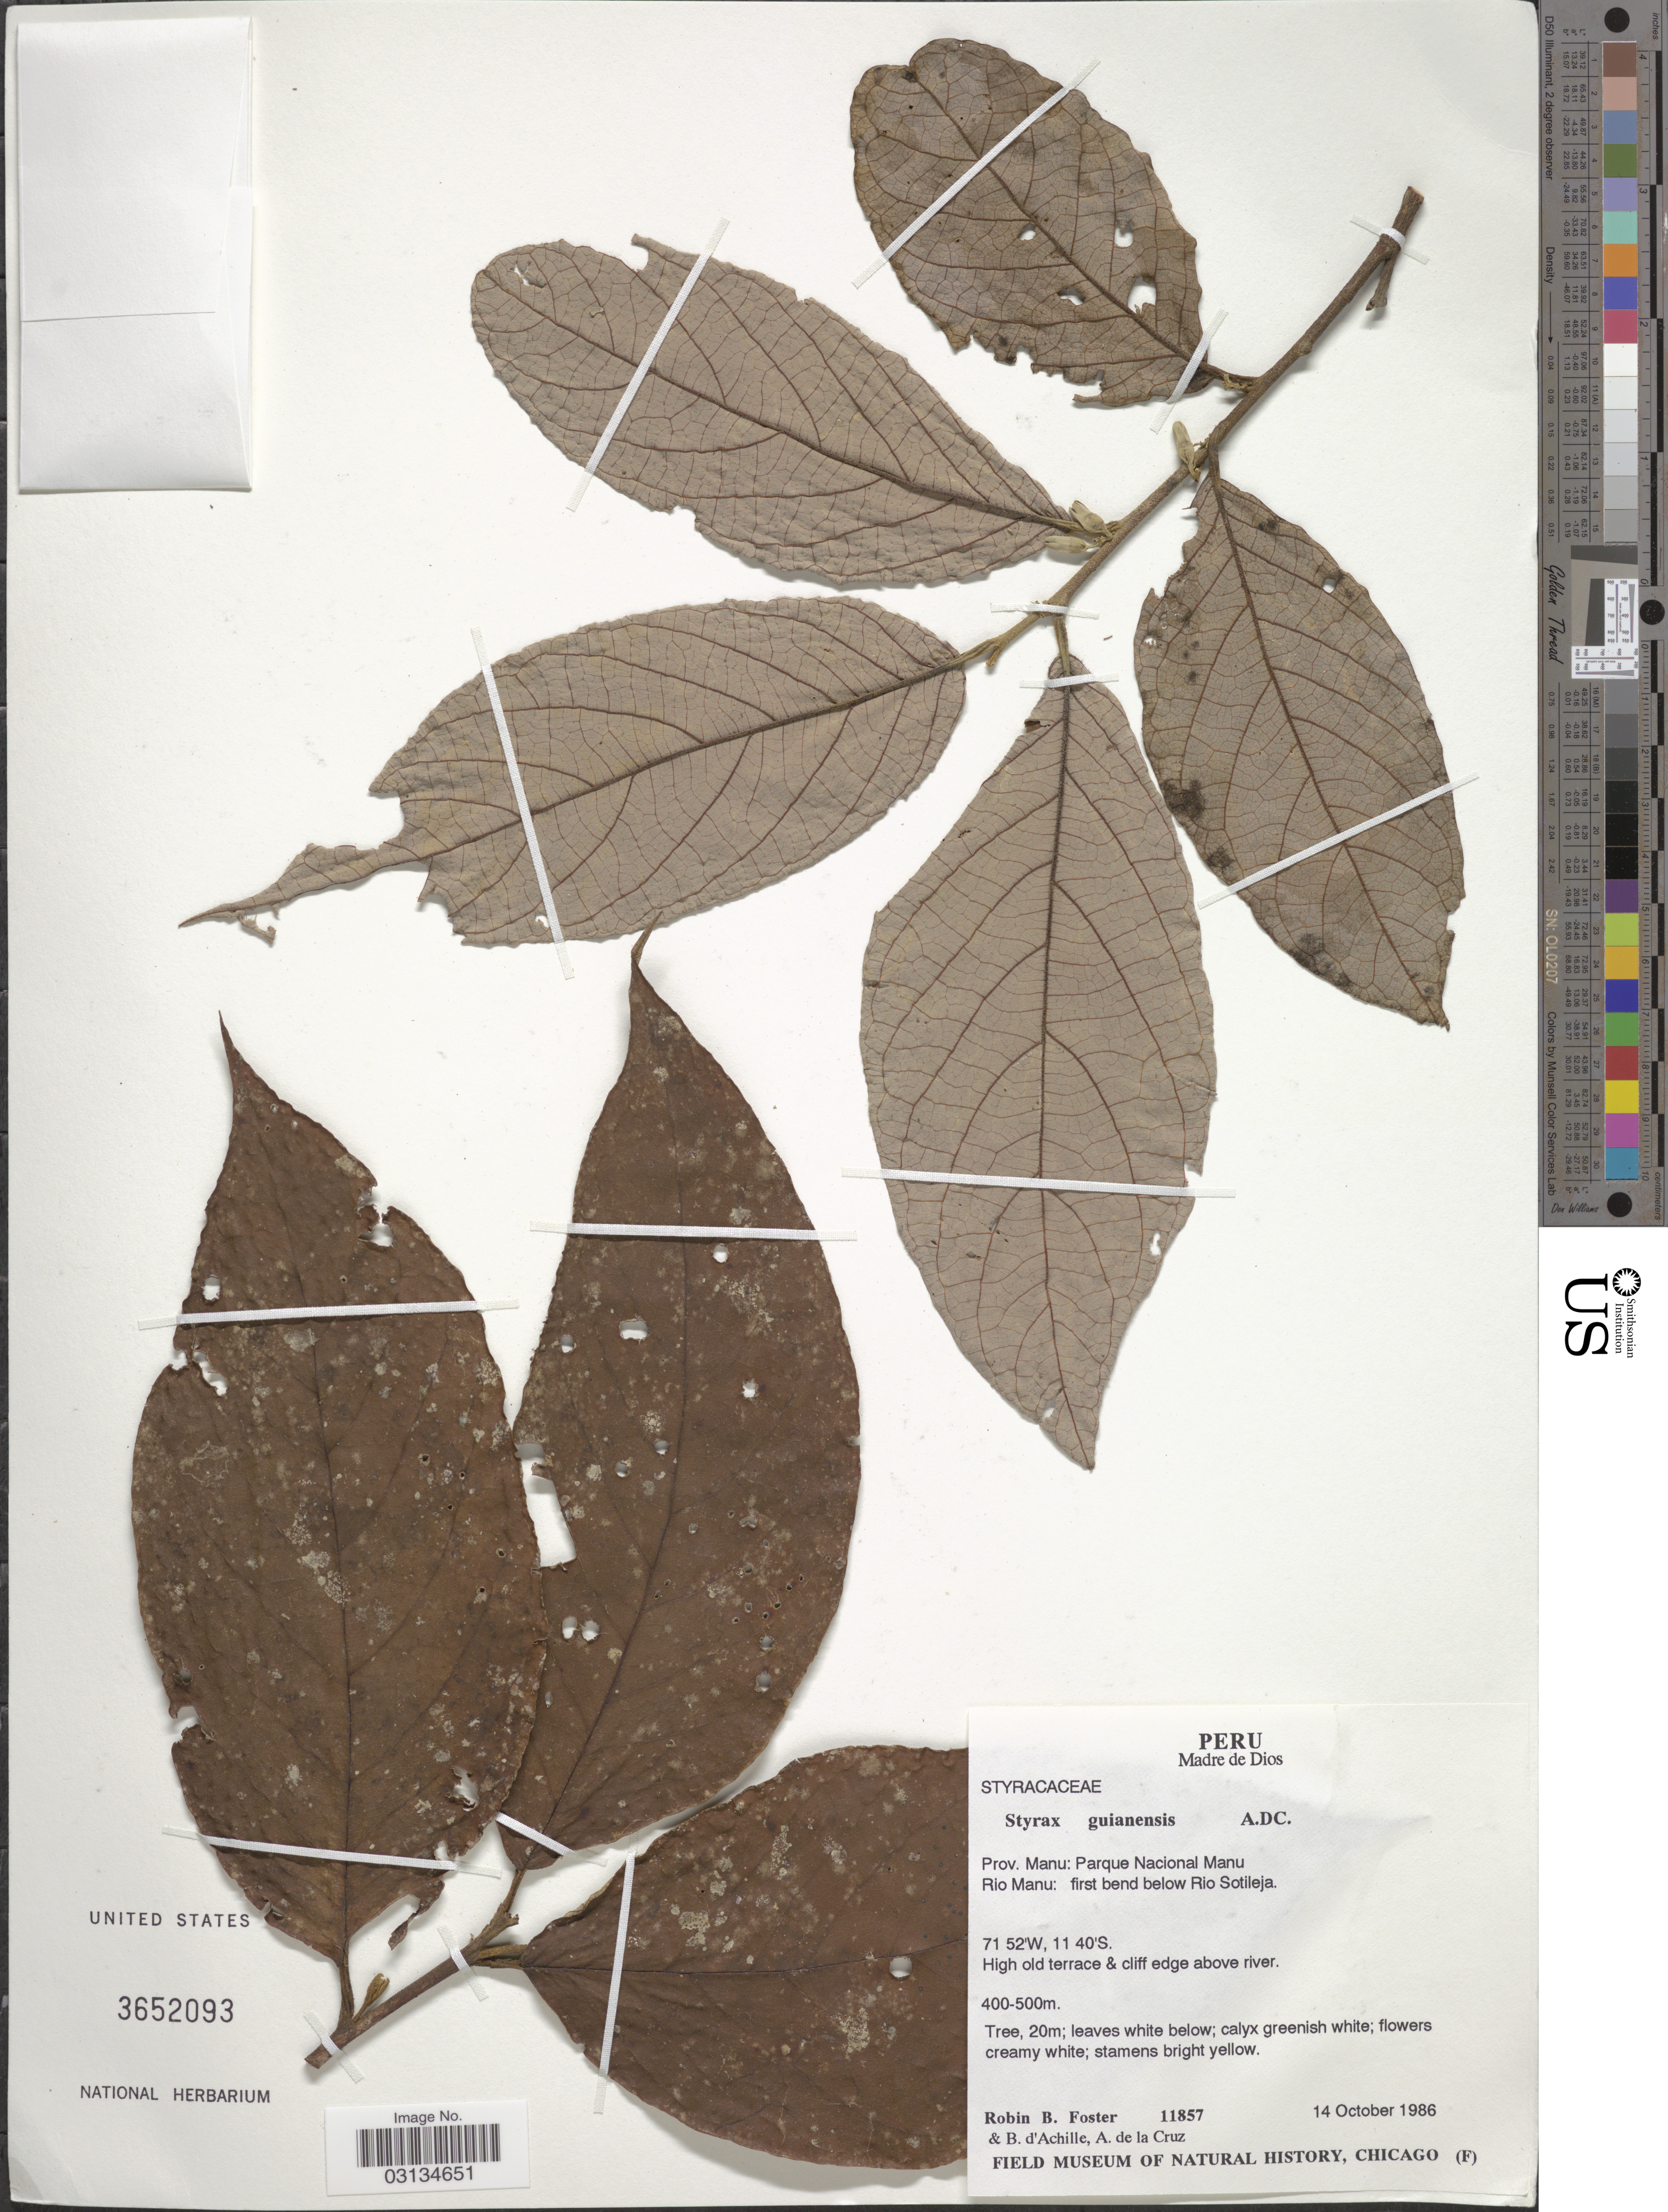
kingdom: Plantae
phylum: Tracheophyta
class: Magnoliopsida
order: Ericales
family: Styracaceae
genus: Styrax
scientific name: Styrax guyanensis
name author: A. DC.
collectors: R. B. Foster, B. d'Achille & A. De la Cruz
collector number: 11857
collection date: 1986-10-14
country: Peru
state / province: Madre de Dios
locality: Prov. Manu: Parque Nacional Manu. Rio Manu: first bend below Rio Sotileja.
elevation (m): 400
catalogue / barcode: US 3652093